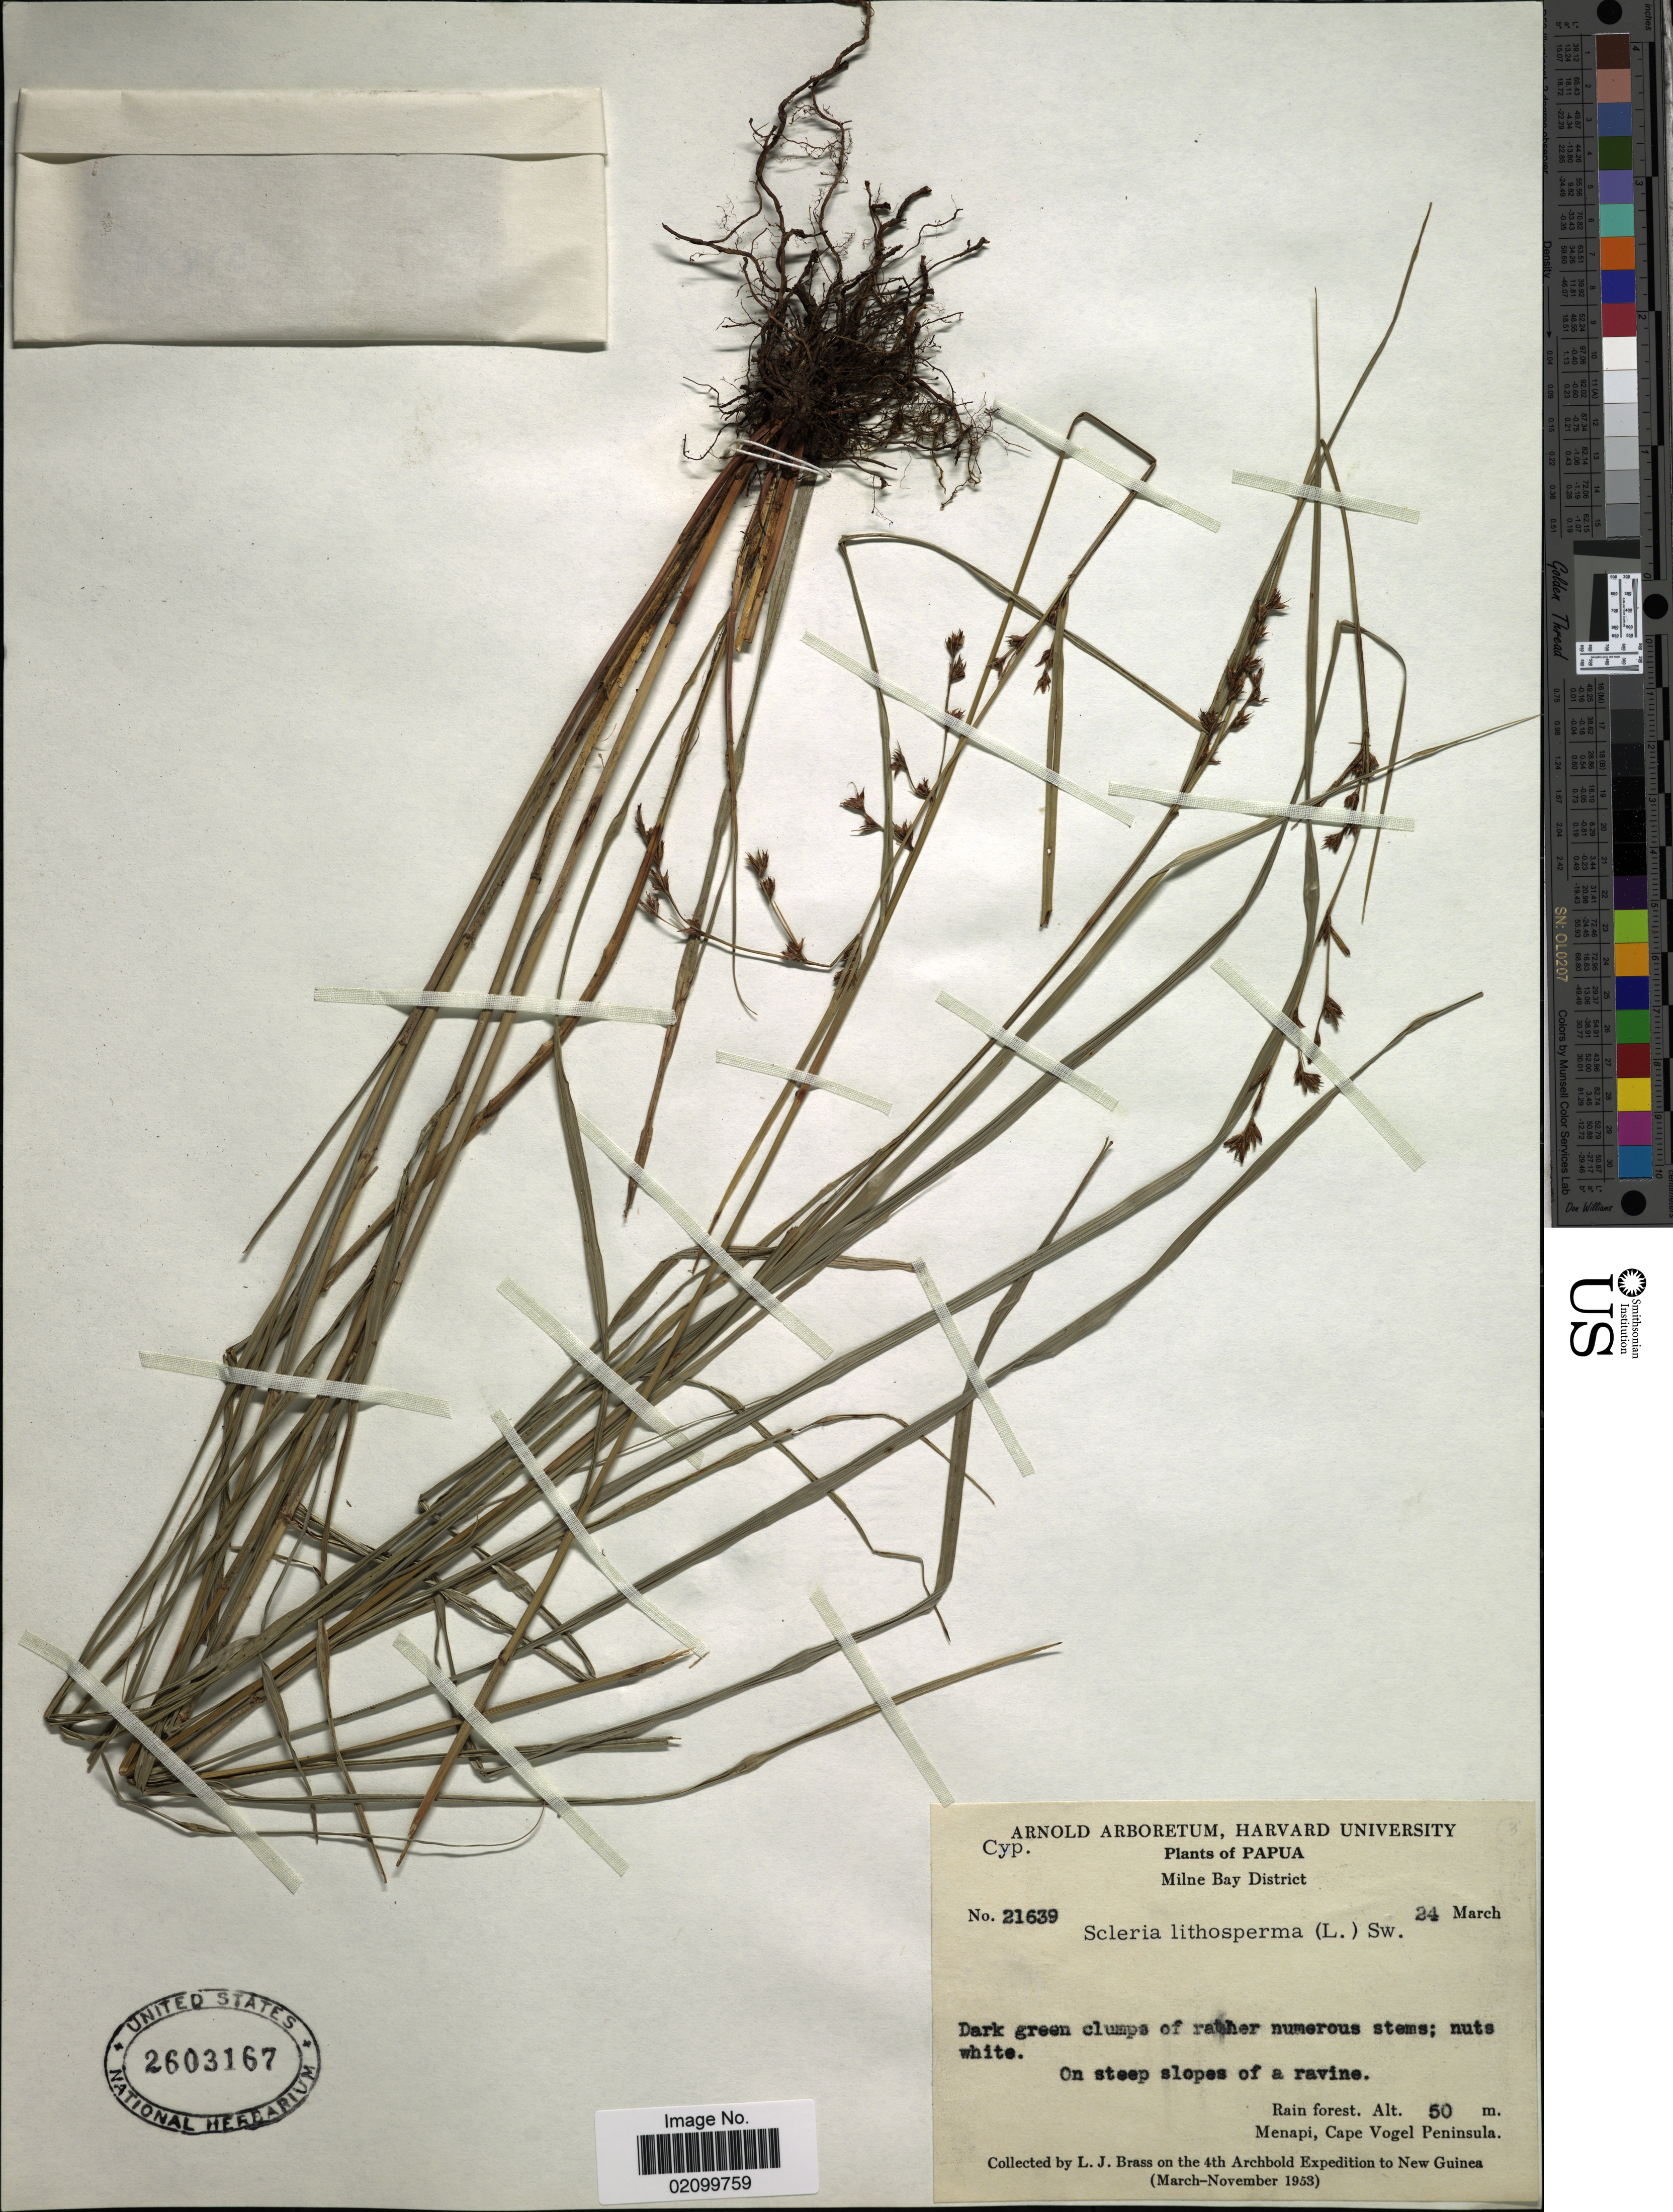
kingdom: Plantae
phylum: Tracheophyta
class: Liliopsida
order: Poales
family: Cyperaceae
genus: Scleria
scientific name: Scleria lithosperma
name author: (L.) Sw.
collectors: L. J. Brass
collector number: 21639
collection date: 1953-03-24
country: Papua New Guinea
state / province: Milne Bay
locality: Papua, Milne Bay District. Rain forest. Menapi, Cape Vogel Peninsula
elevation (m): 50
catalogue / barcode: US 2603167